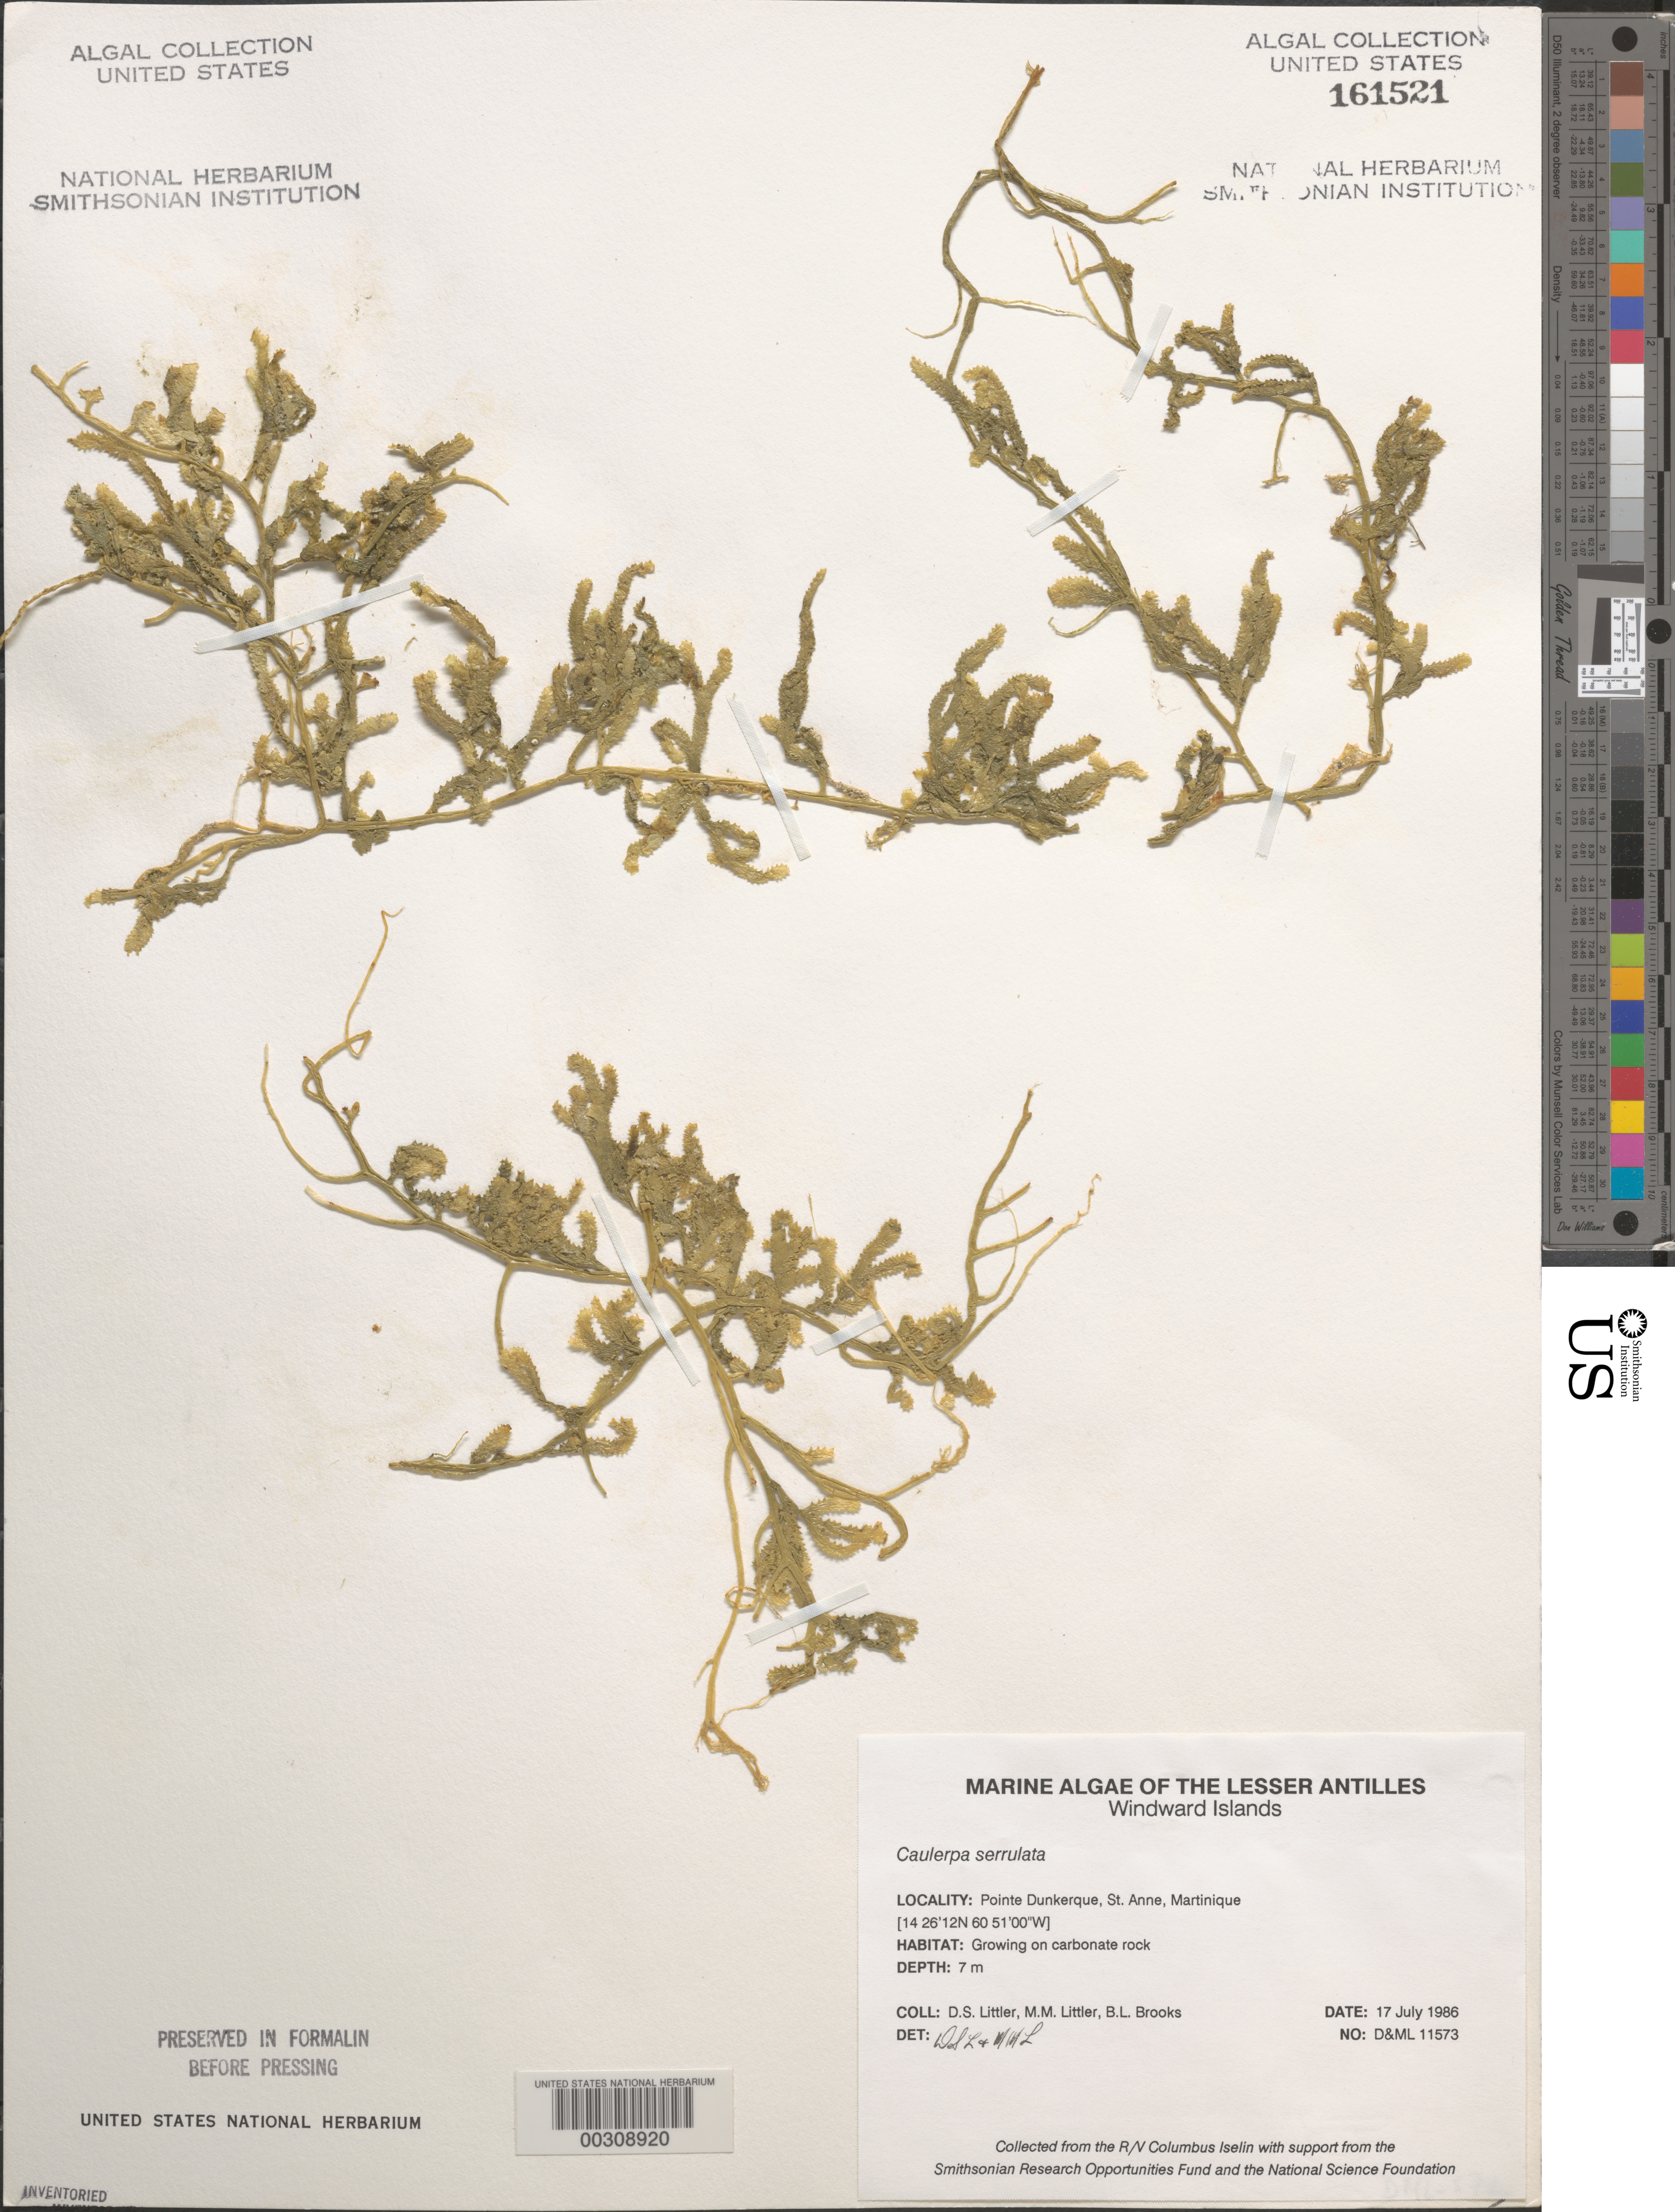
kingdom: Plantae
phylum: Chlorophyta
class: Ulvophyceae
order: Bryopsidales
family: Caulerpaceae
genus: Caulerpa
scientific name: Caulerpa serrulata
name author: (Forssk.) J. Agardh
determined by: Littler, D. S.; Littler, M. M.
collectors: D. S. Littler, M. M. Littler & B. Brooks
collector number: D&ML 11573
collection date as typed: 17 Jul 1986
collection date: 1986-07-17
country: Martinique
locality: Pointe Dunkerque, St. Anne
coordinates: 14 26' 12" N, 60 51' 00" W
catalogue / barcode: US 161521